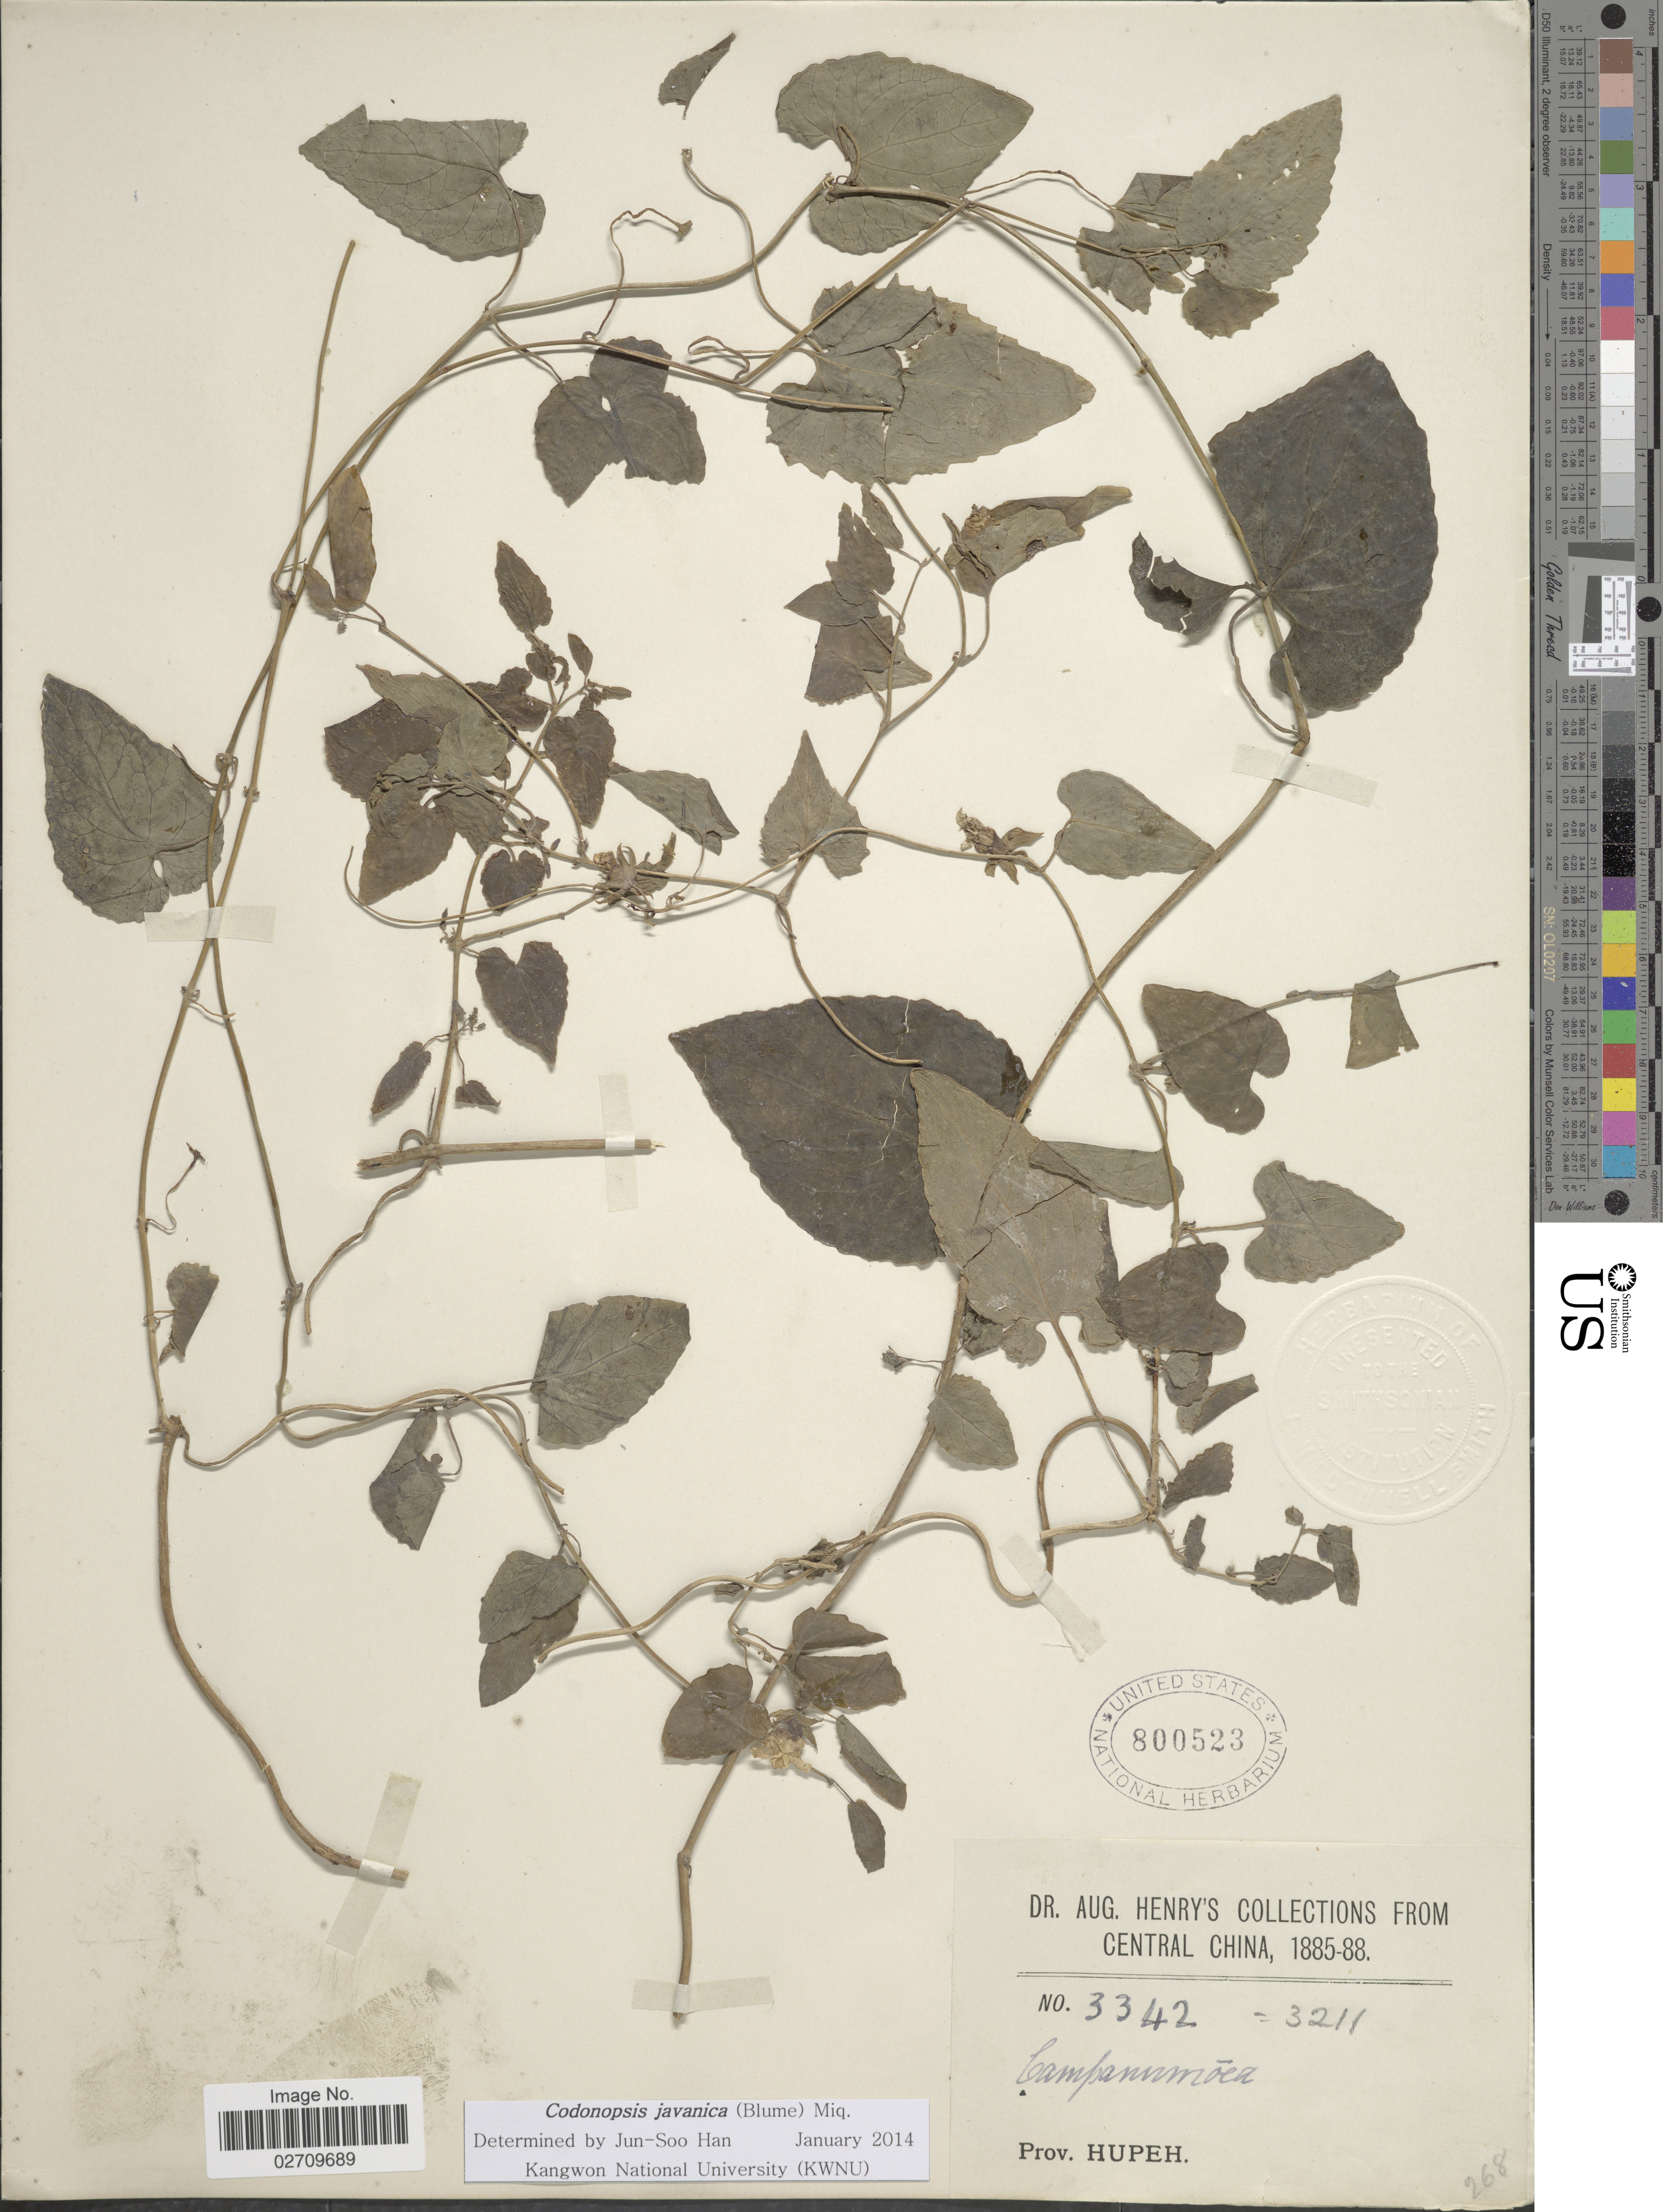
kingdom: Plantae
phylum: Tracheophyta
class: Magnoliopsida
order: Asterales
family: Campanulaceae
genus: Codonopsis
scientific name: Codonopsis javanica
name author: (Blume) Hook. f. & Thomson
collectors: A. Henry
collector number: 3342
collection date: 1885/1888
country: China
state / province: Hubei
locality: Central China, Prov. Hupeh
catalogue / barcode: US 800523